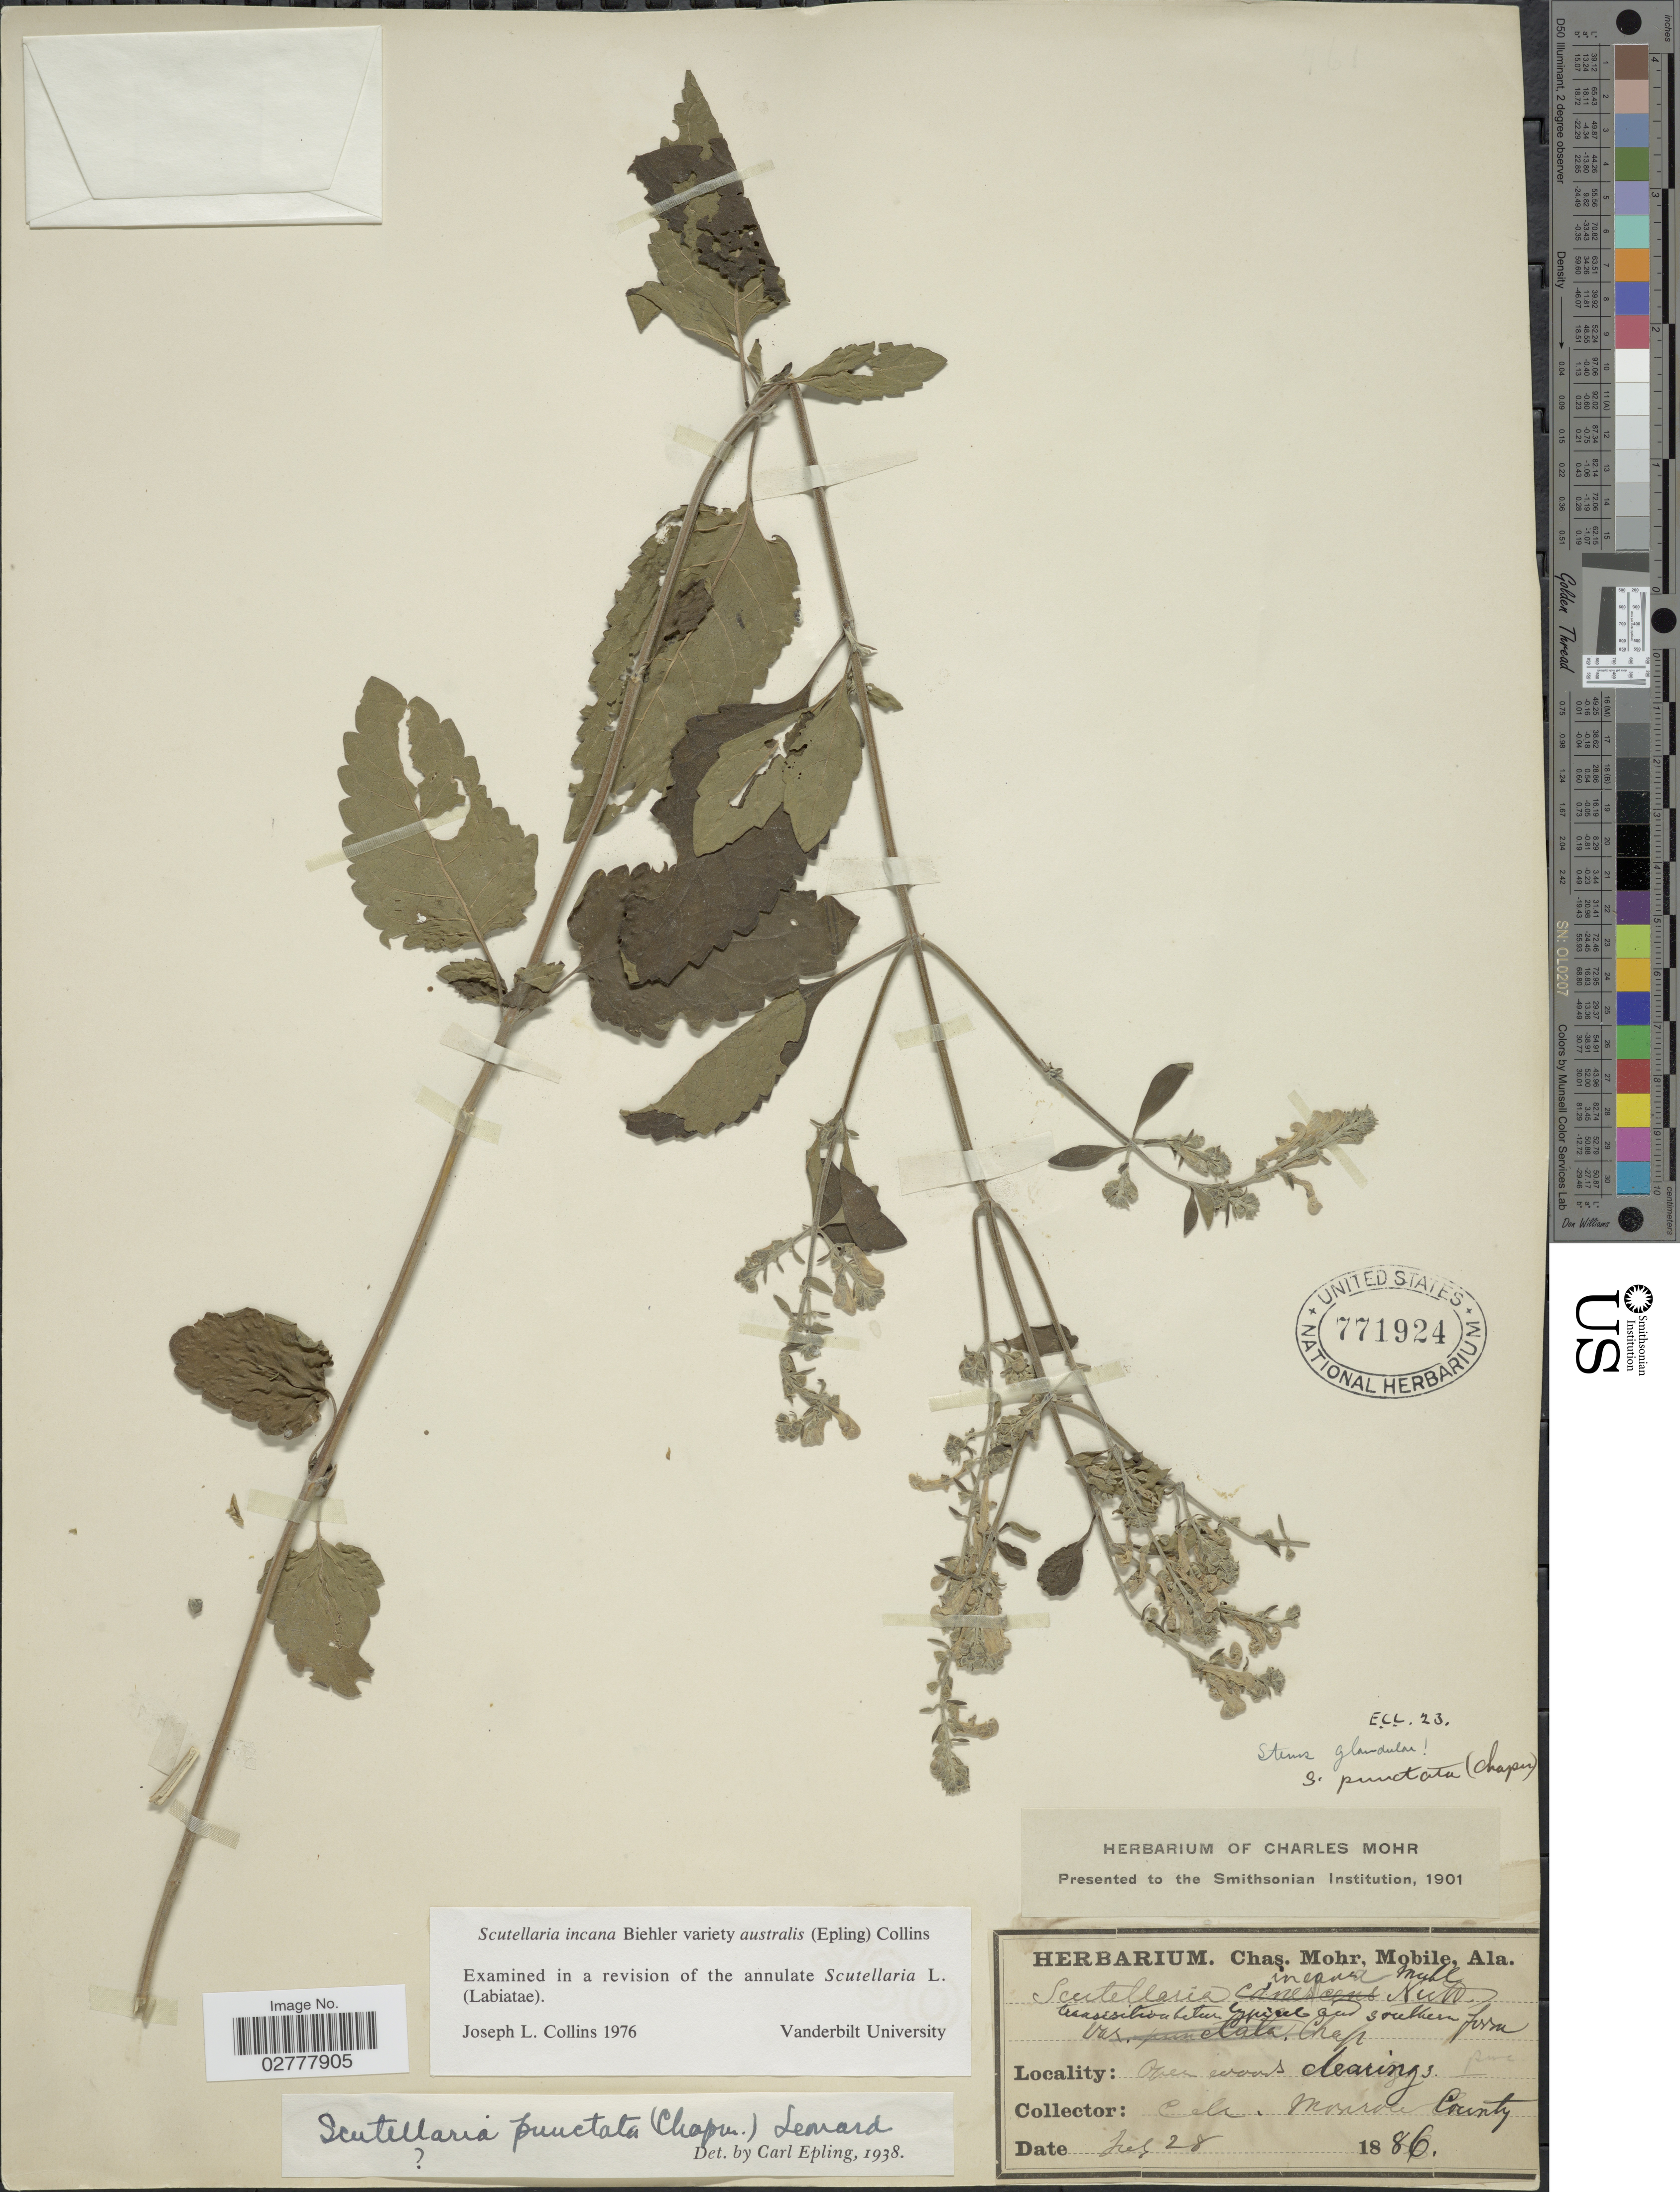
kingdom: Plantae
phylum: Tracheophyta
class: Magnoliopsida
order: Lamiales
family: Lamiaceae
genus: Scutellaria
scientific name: Scutellaria incana var. australis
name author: (Epling) Collins ex ined.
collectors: Mohr, C. T. (herbarium)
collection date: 1886-07-28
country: United States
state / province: Alabama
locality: Monroe County.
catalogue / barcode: US 771924